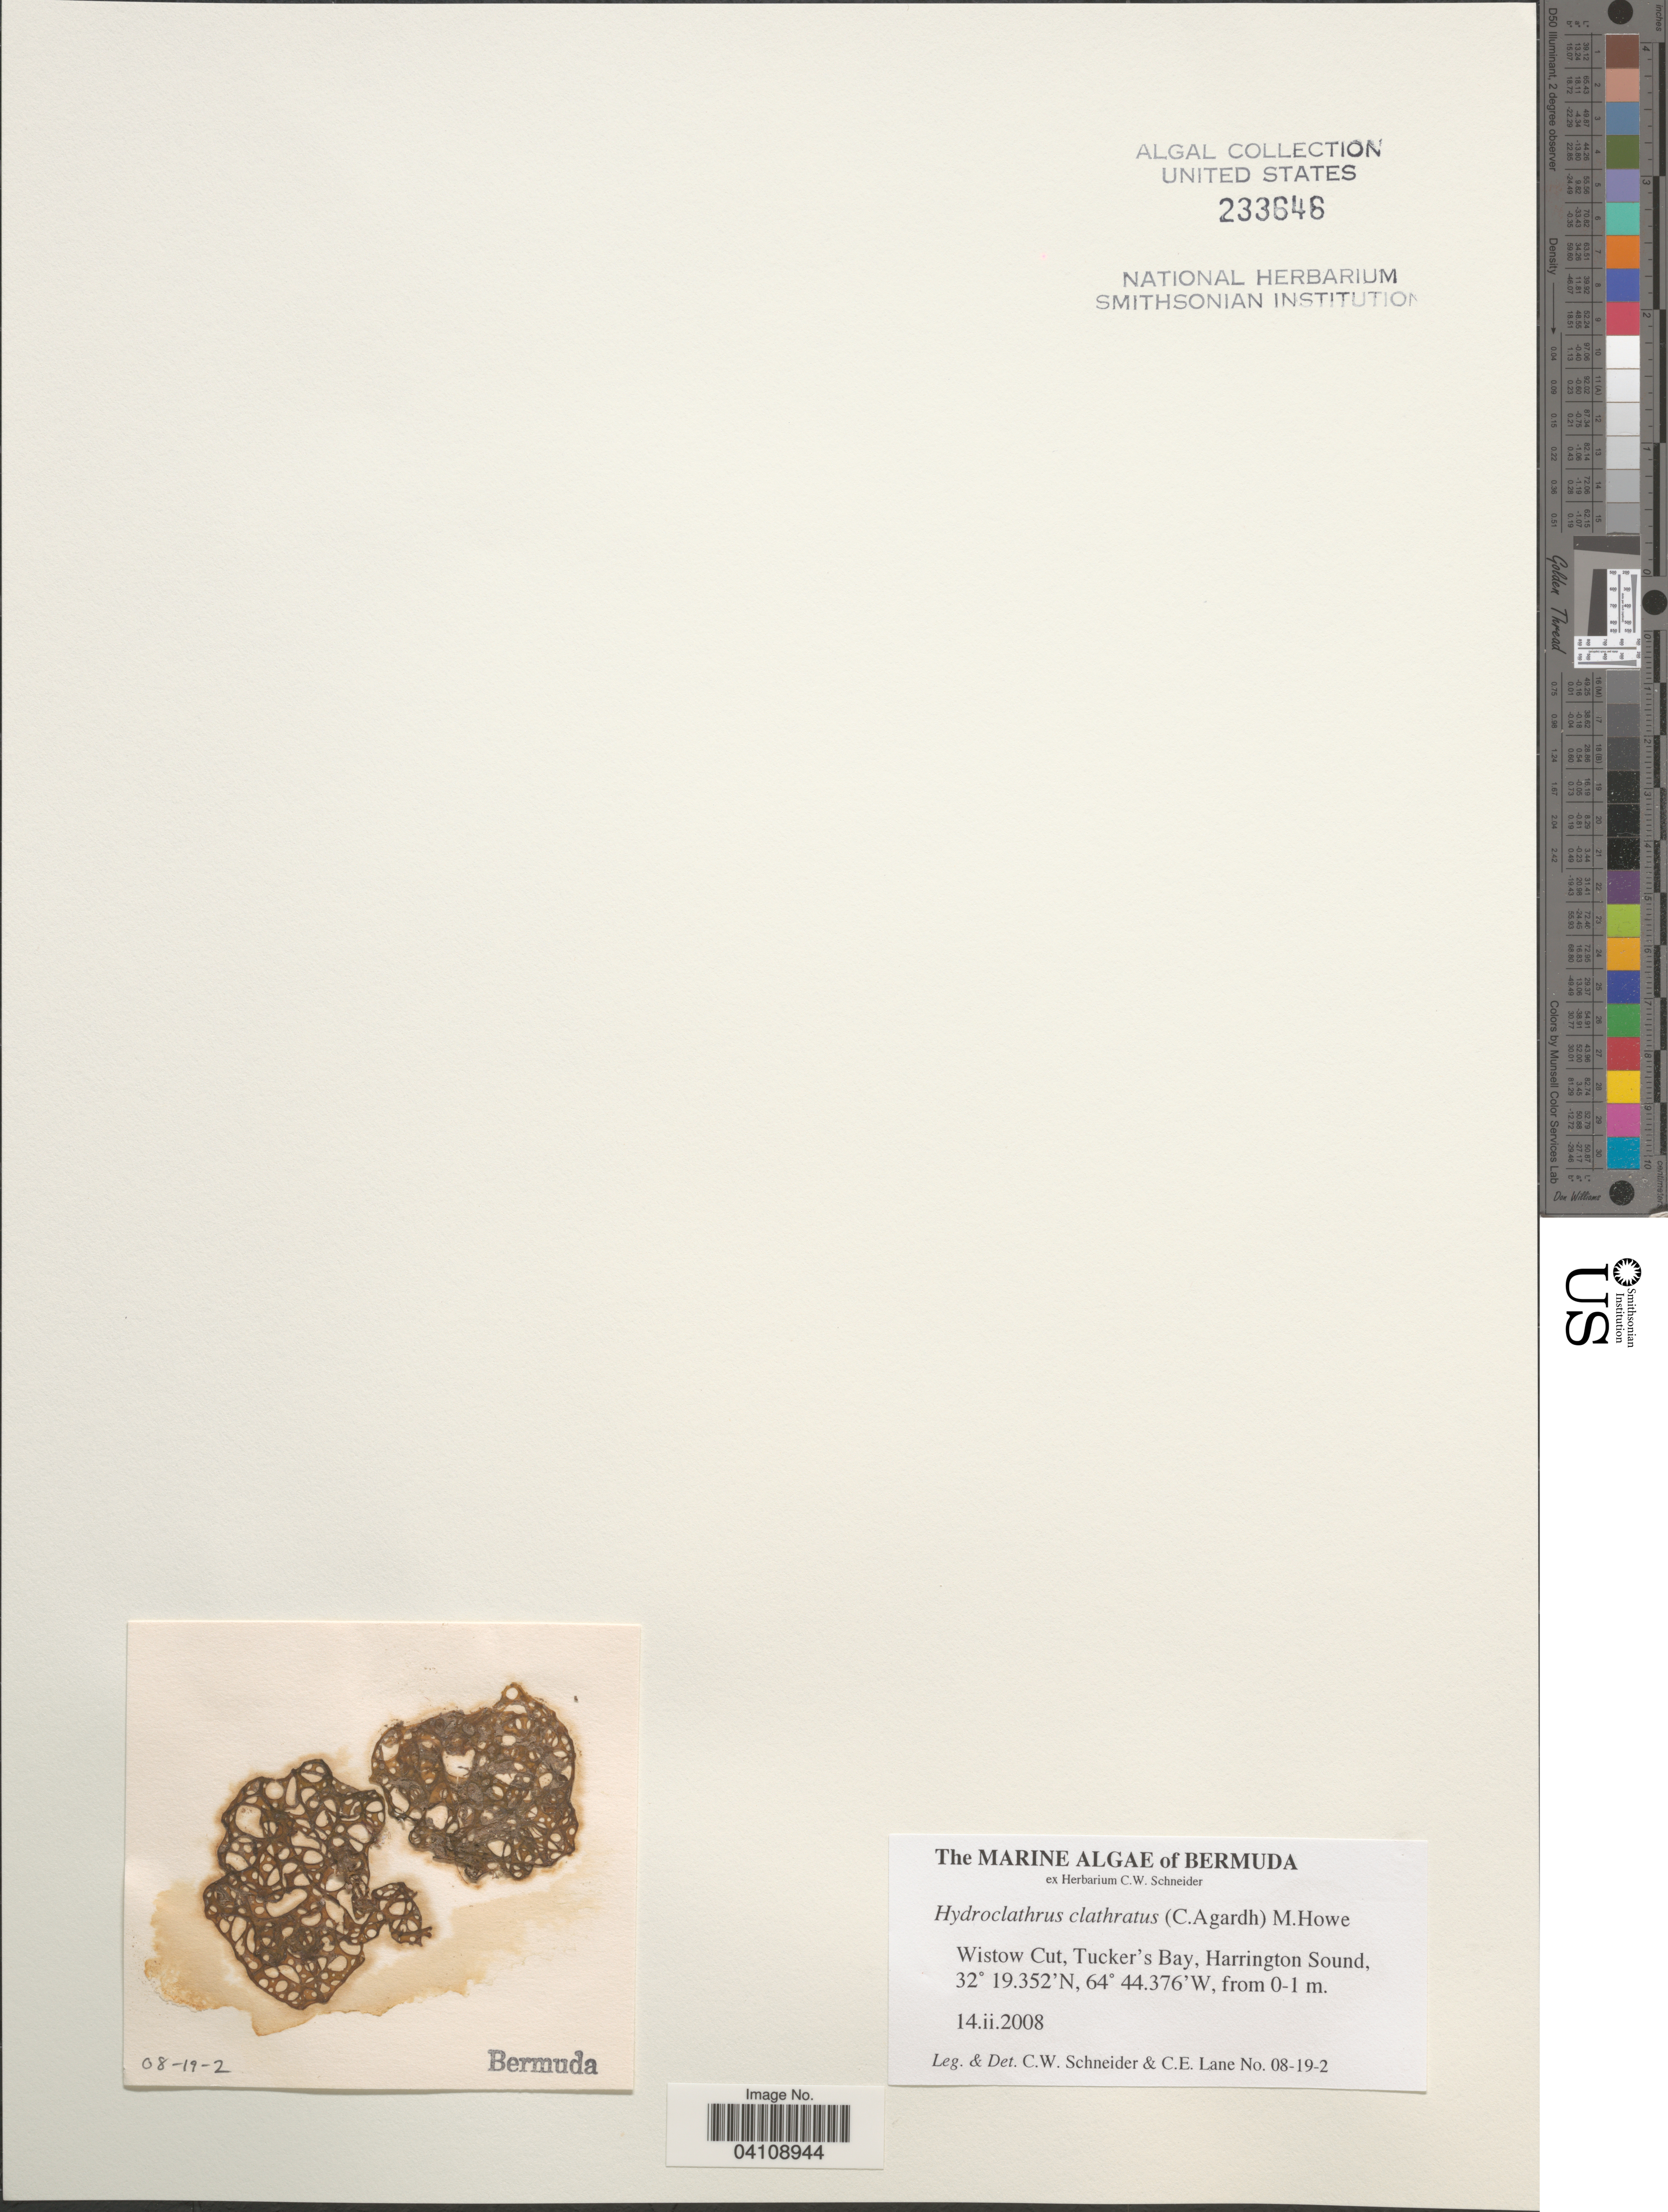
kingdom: Chromista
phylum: Ochrophyta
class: Phaeophyceae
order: Scytosiphonales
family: Scytosiphonaceae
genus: Hydroclathrus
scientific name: Hydroclathrus clathratus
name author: (C. Agardh) M. Howe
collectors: C. W.Schneider & C. E. Lane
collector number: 08-19-2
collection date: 2008-02-14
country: Bermuda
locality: Wistow Cut, Tucker's Bay, Harrington Sound.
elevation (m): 0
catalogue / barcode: US 233646